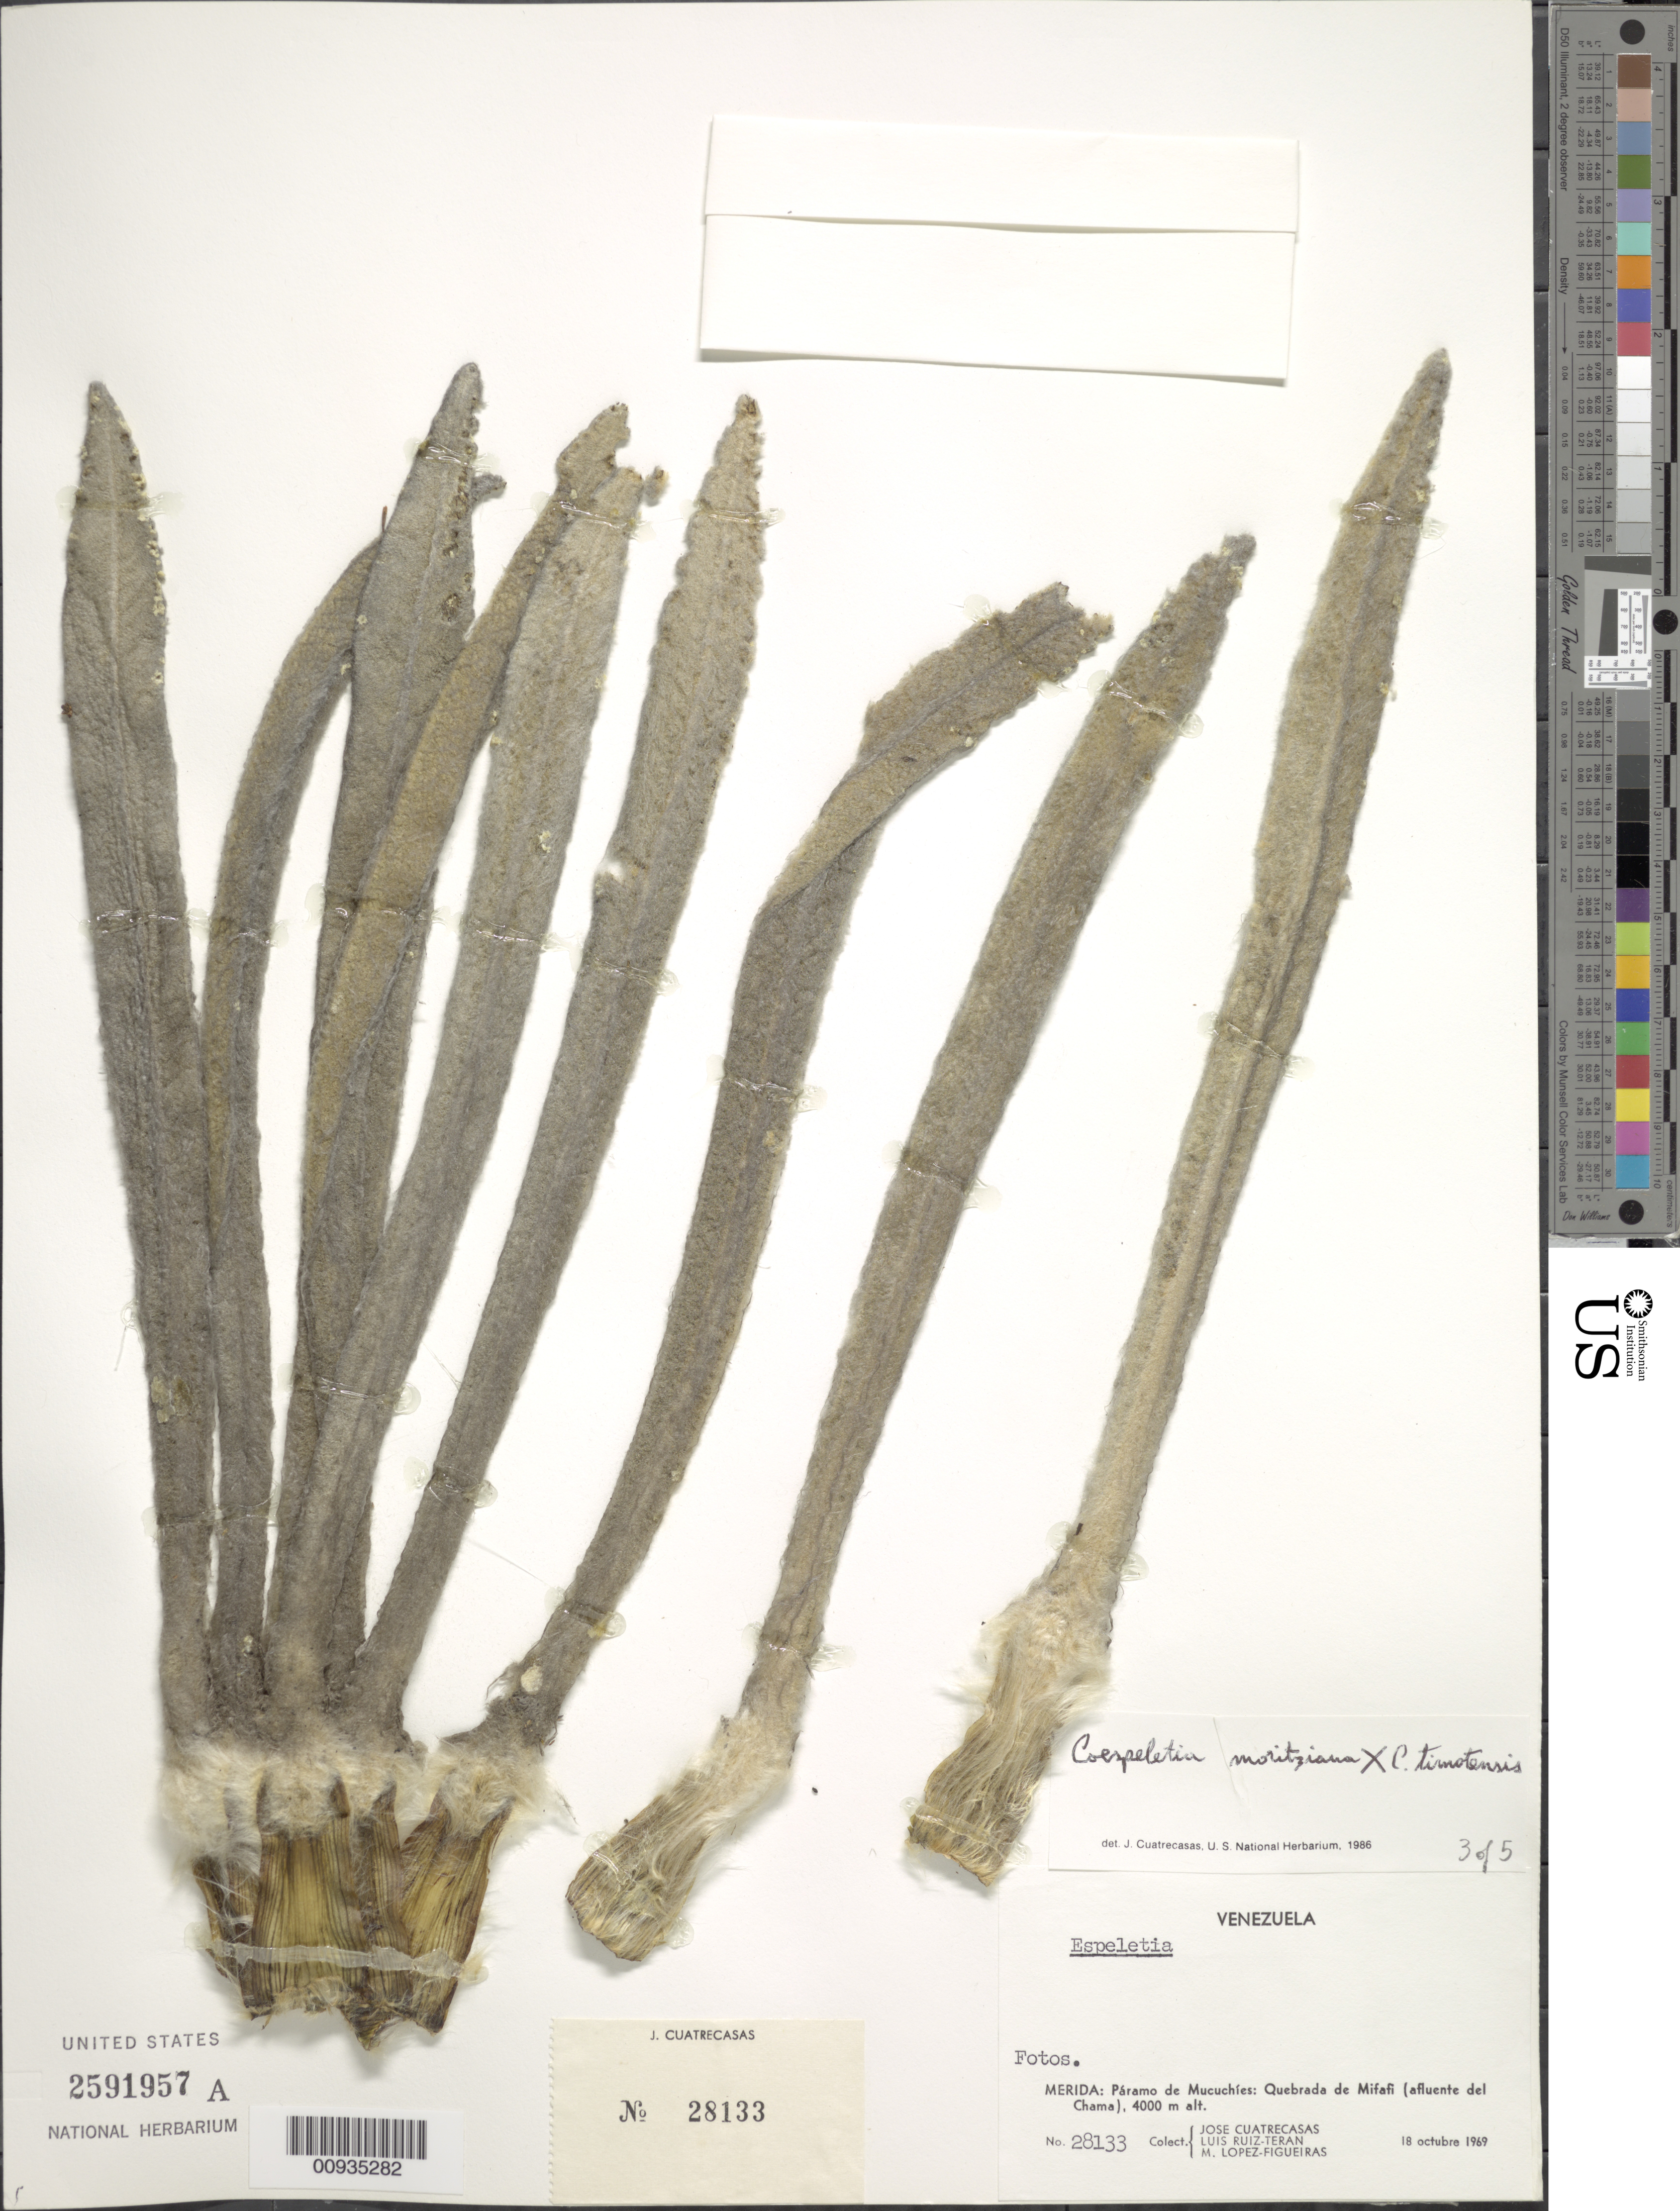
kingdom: Plantae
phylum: Tracheophyta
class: Magnoliopsida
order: Asterales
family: Asteraceae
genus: Coespeletia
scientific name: Coespeletia moritziana x C. timotensis (Cuatrec.) Cuatrec.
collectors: J. Cuatrecasas, L. E. Ruíz-Terán & M. López Figueiras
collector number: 28133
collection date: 1969-10-18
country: Venezuela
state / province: Mérida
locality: Paramo de Mucuchies,: Quebrada de Mifafi (afluente del Chama)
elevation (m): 4000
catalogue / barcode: US 2591957A